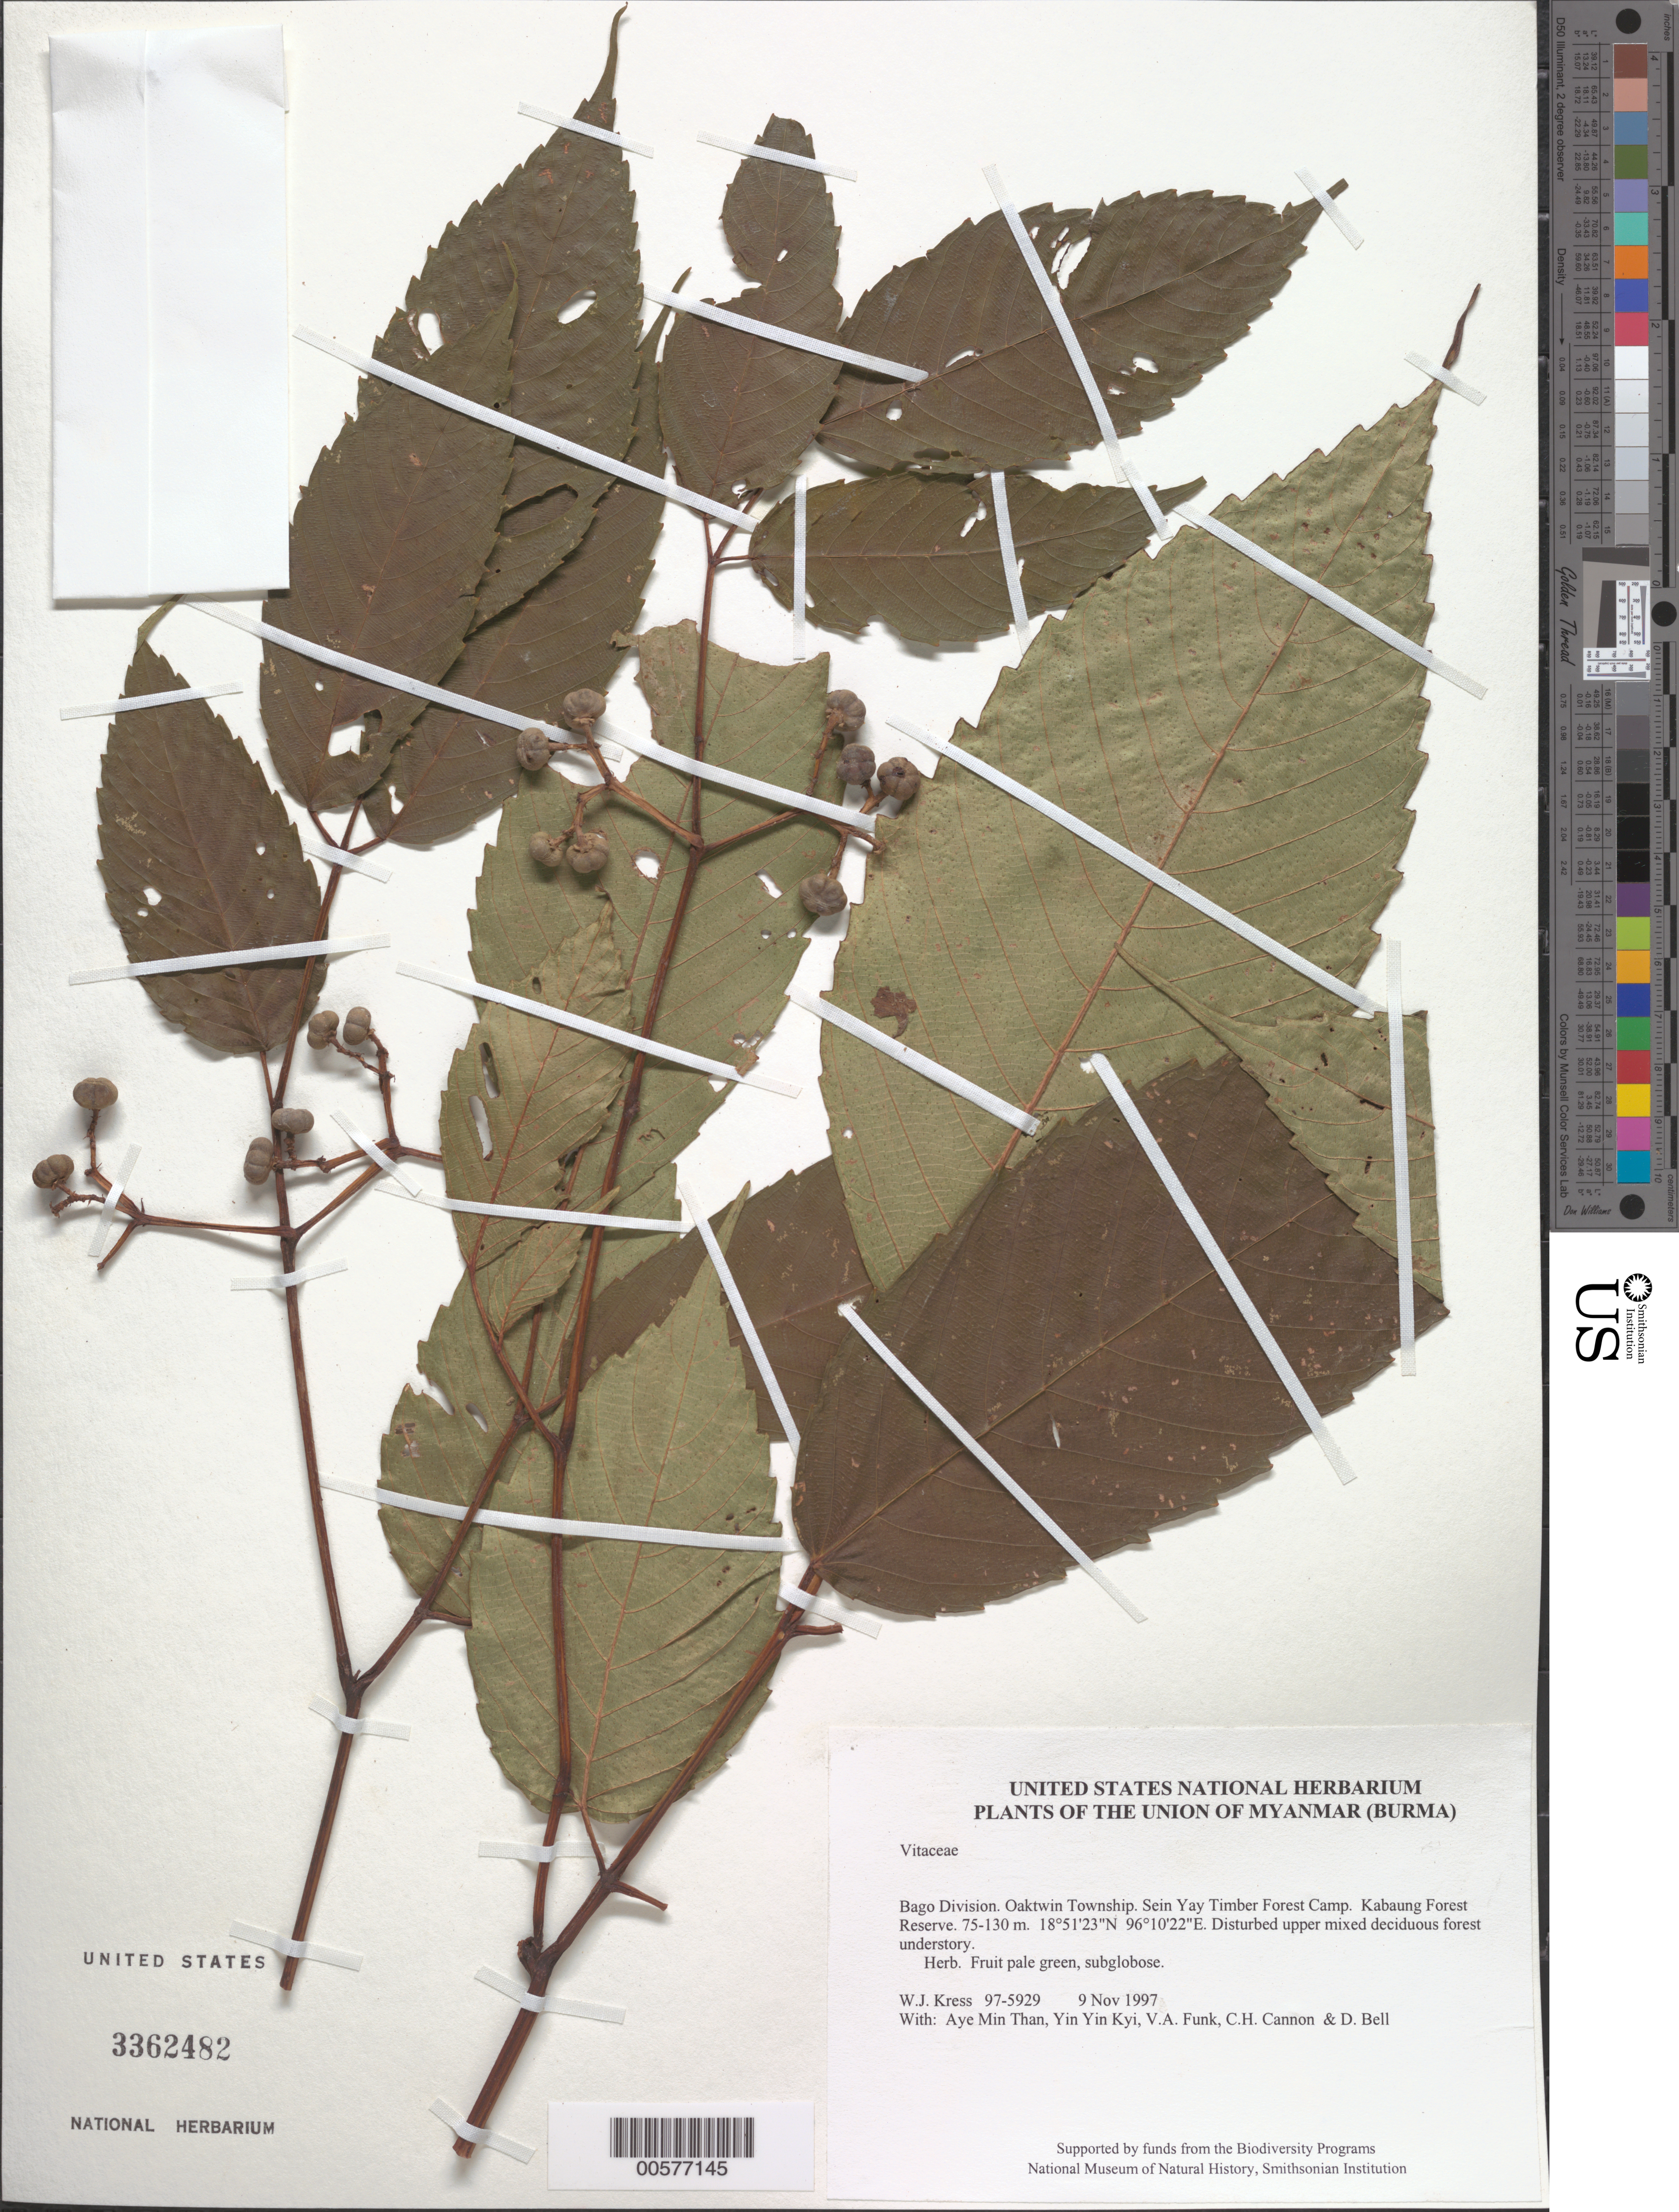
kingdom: Plantae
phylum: Tracheophyta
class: Magnoliopsida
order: Vitales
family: Vitaceae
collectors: W. J. Kress, Aye Pe, Yin Yin Kyi, V. Funk, C. H. Cannon & D. A. Bell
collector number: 97-5929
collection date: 1997-11-09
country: Myanmar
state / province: Bago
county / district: Oaktwin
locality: Sein Yay Timber Forest Camp. Kabaung Forest Reserve.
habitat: Disturbed upper mixed deciduous forest understory.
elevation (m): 75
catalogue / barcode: US 3362482